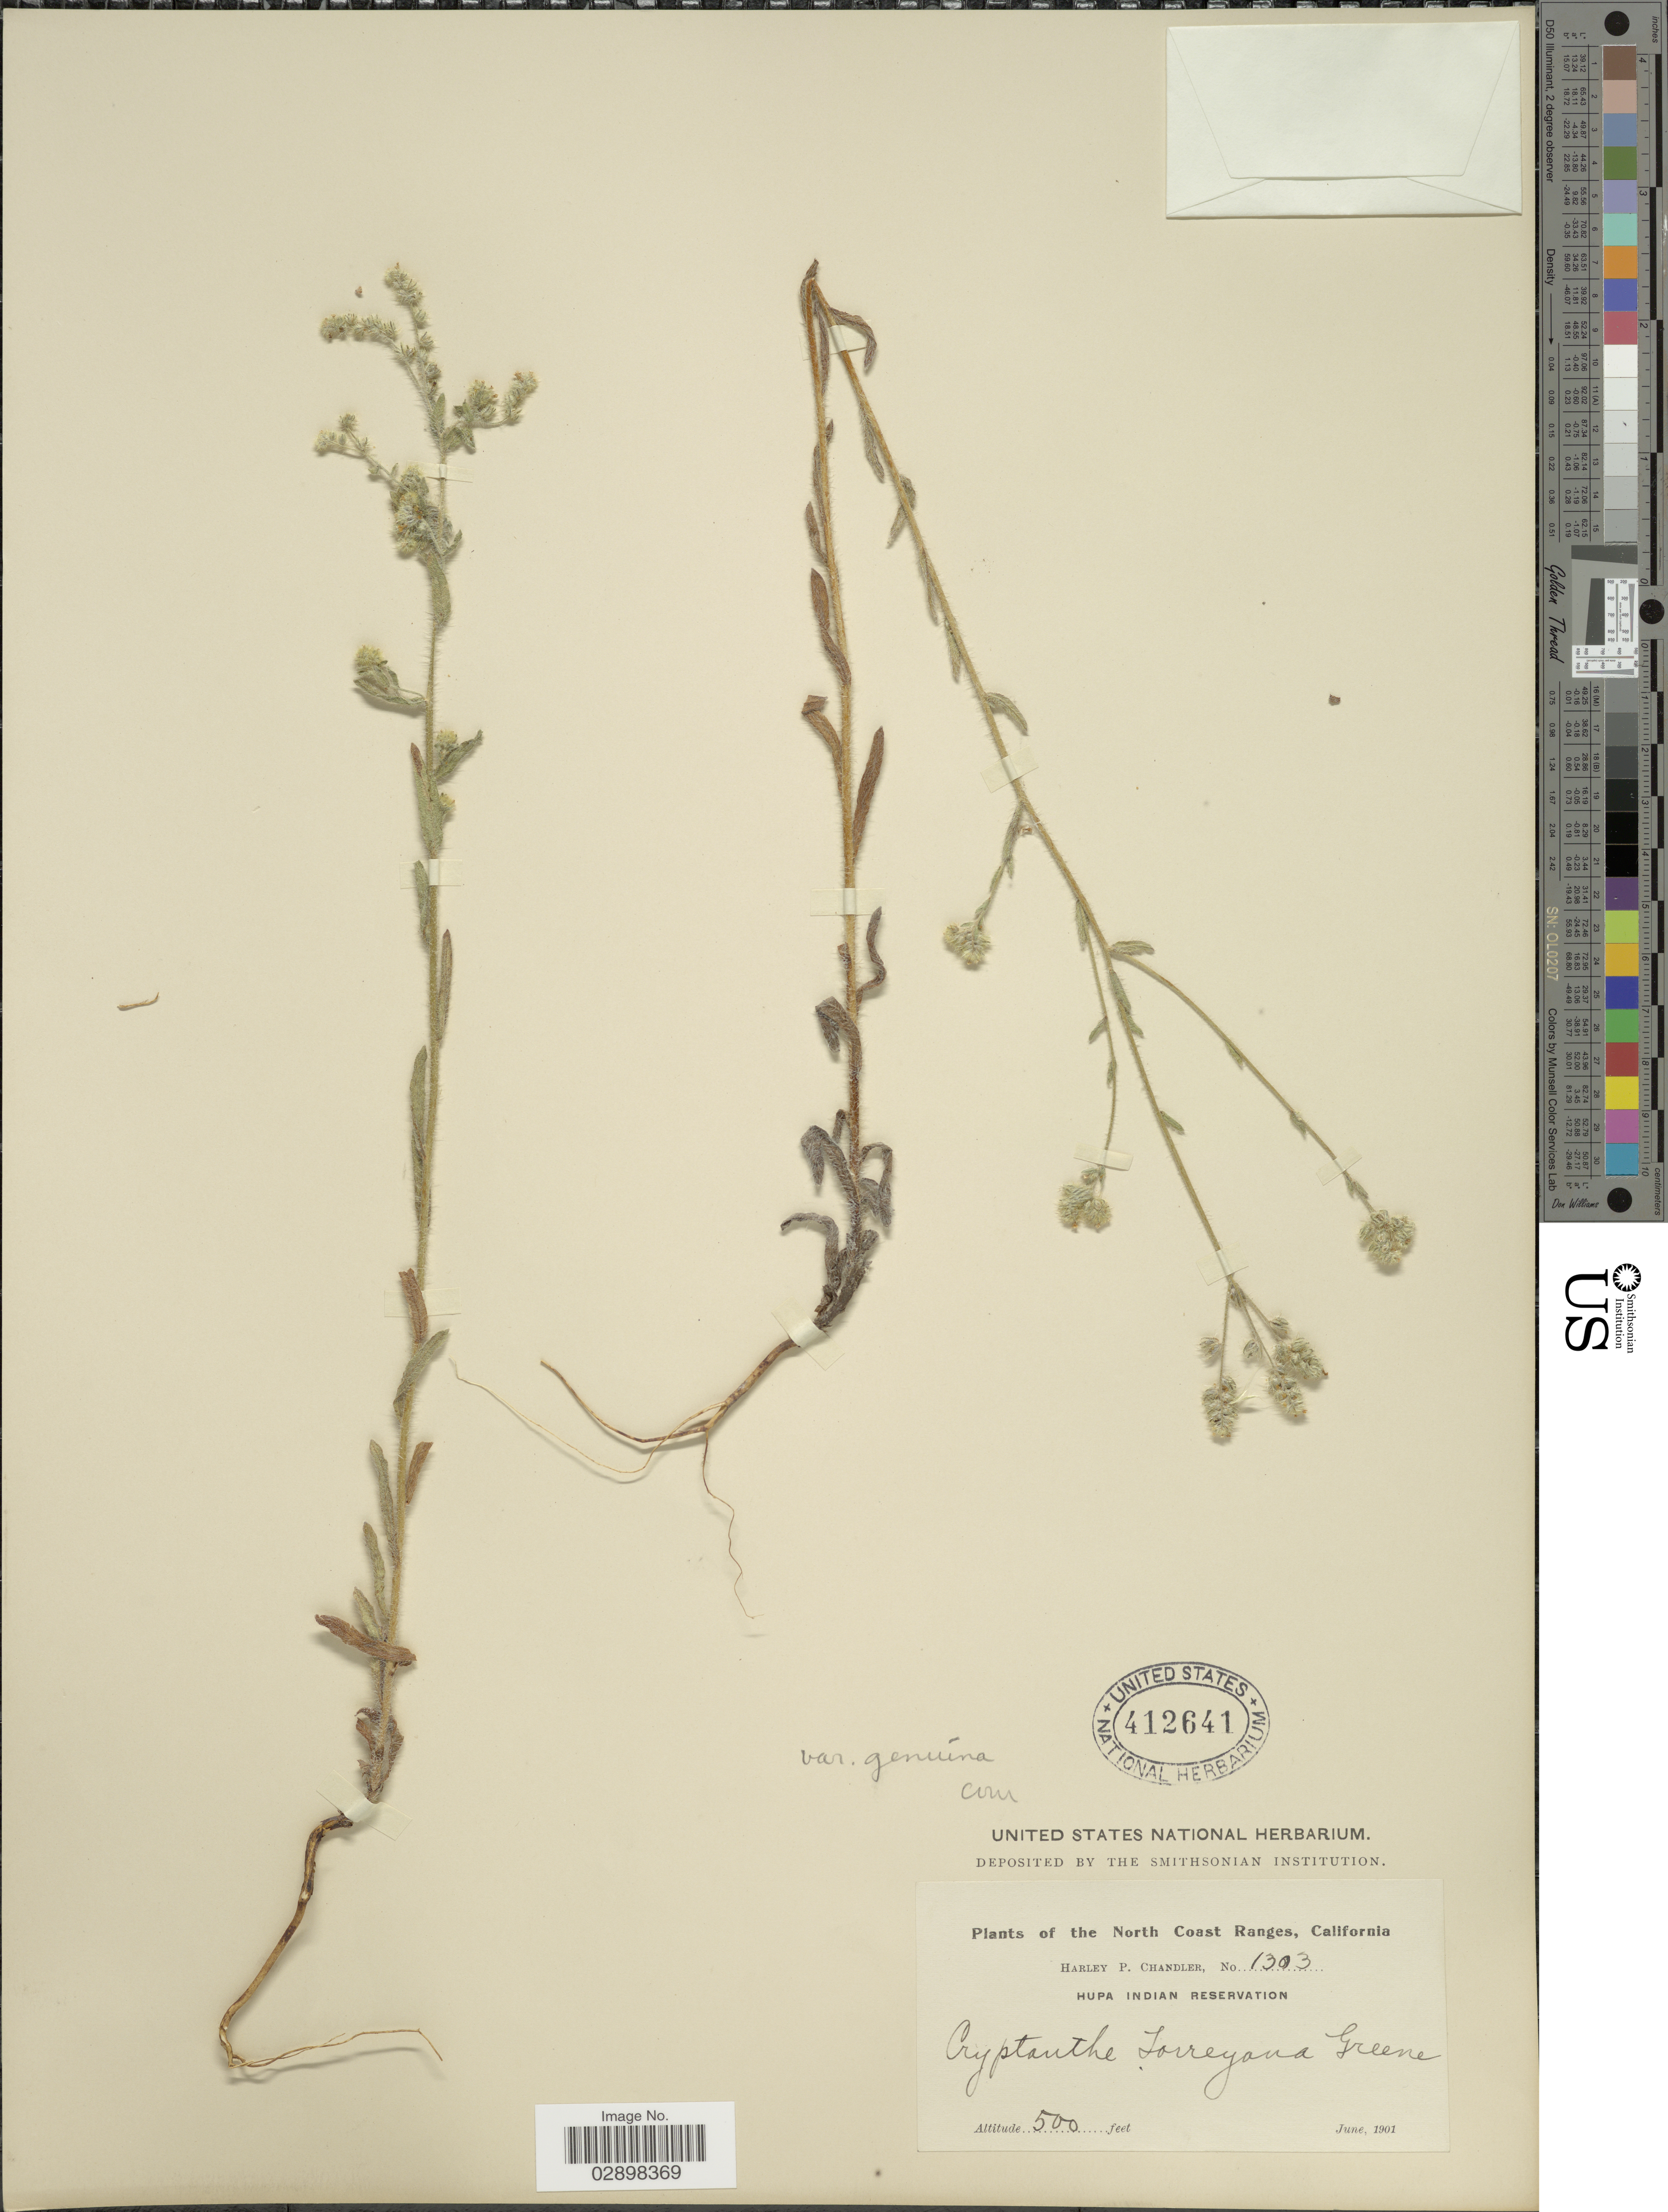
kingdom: Plantae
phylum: Tracheophyta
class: Magnoliopsida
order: Boraginales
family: Boraginaceae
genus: Cryptantha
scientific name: Cryptantha torreyana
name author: (A. Gray) S.W. Greene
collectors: H. Chandler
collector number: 1303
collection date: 1901-06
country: United States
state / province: California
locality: North Coast Ranges, Hupa Indian Reservation.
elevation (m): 152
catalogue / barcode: US 412641